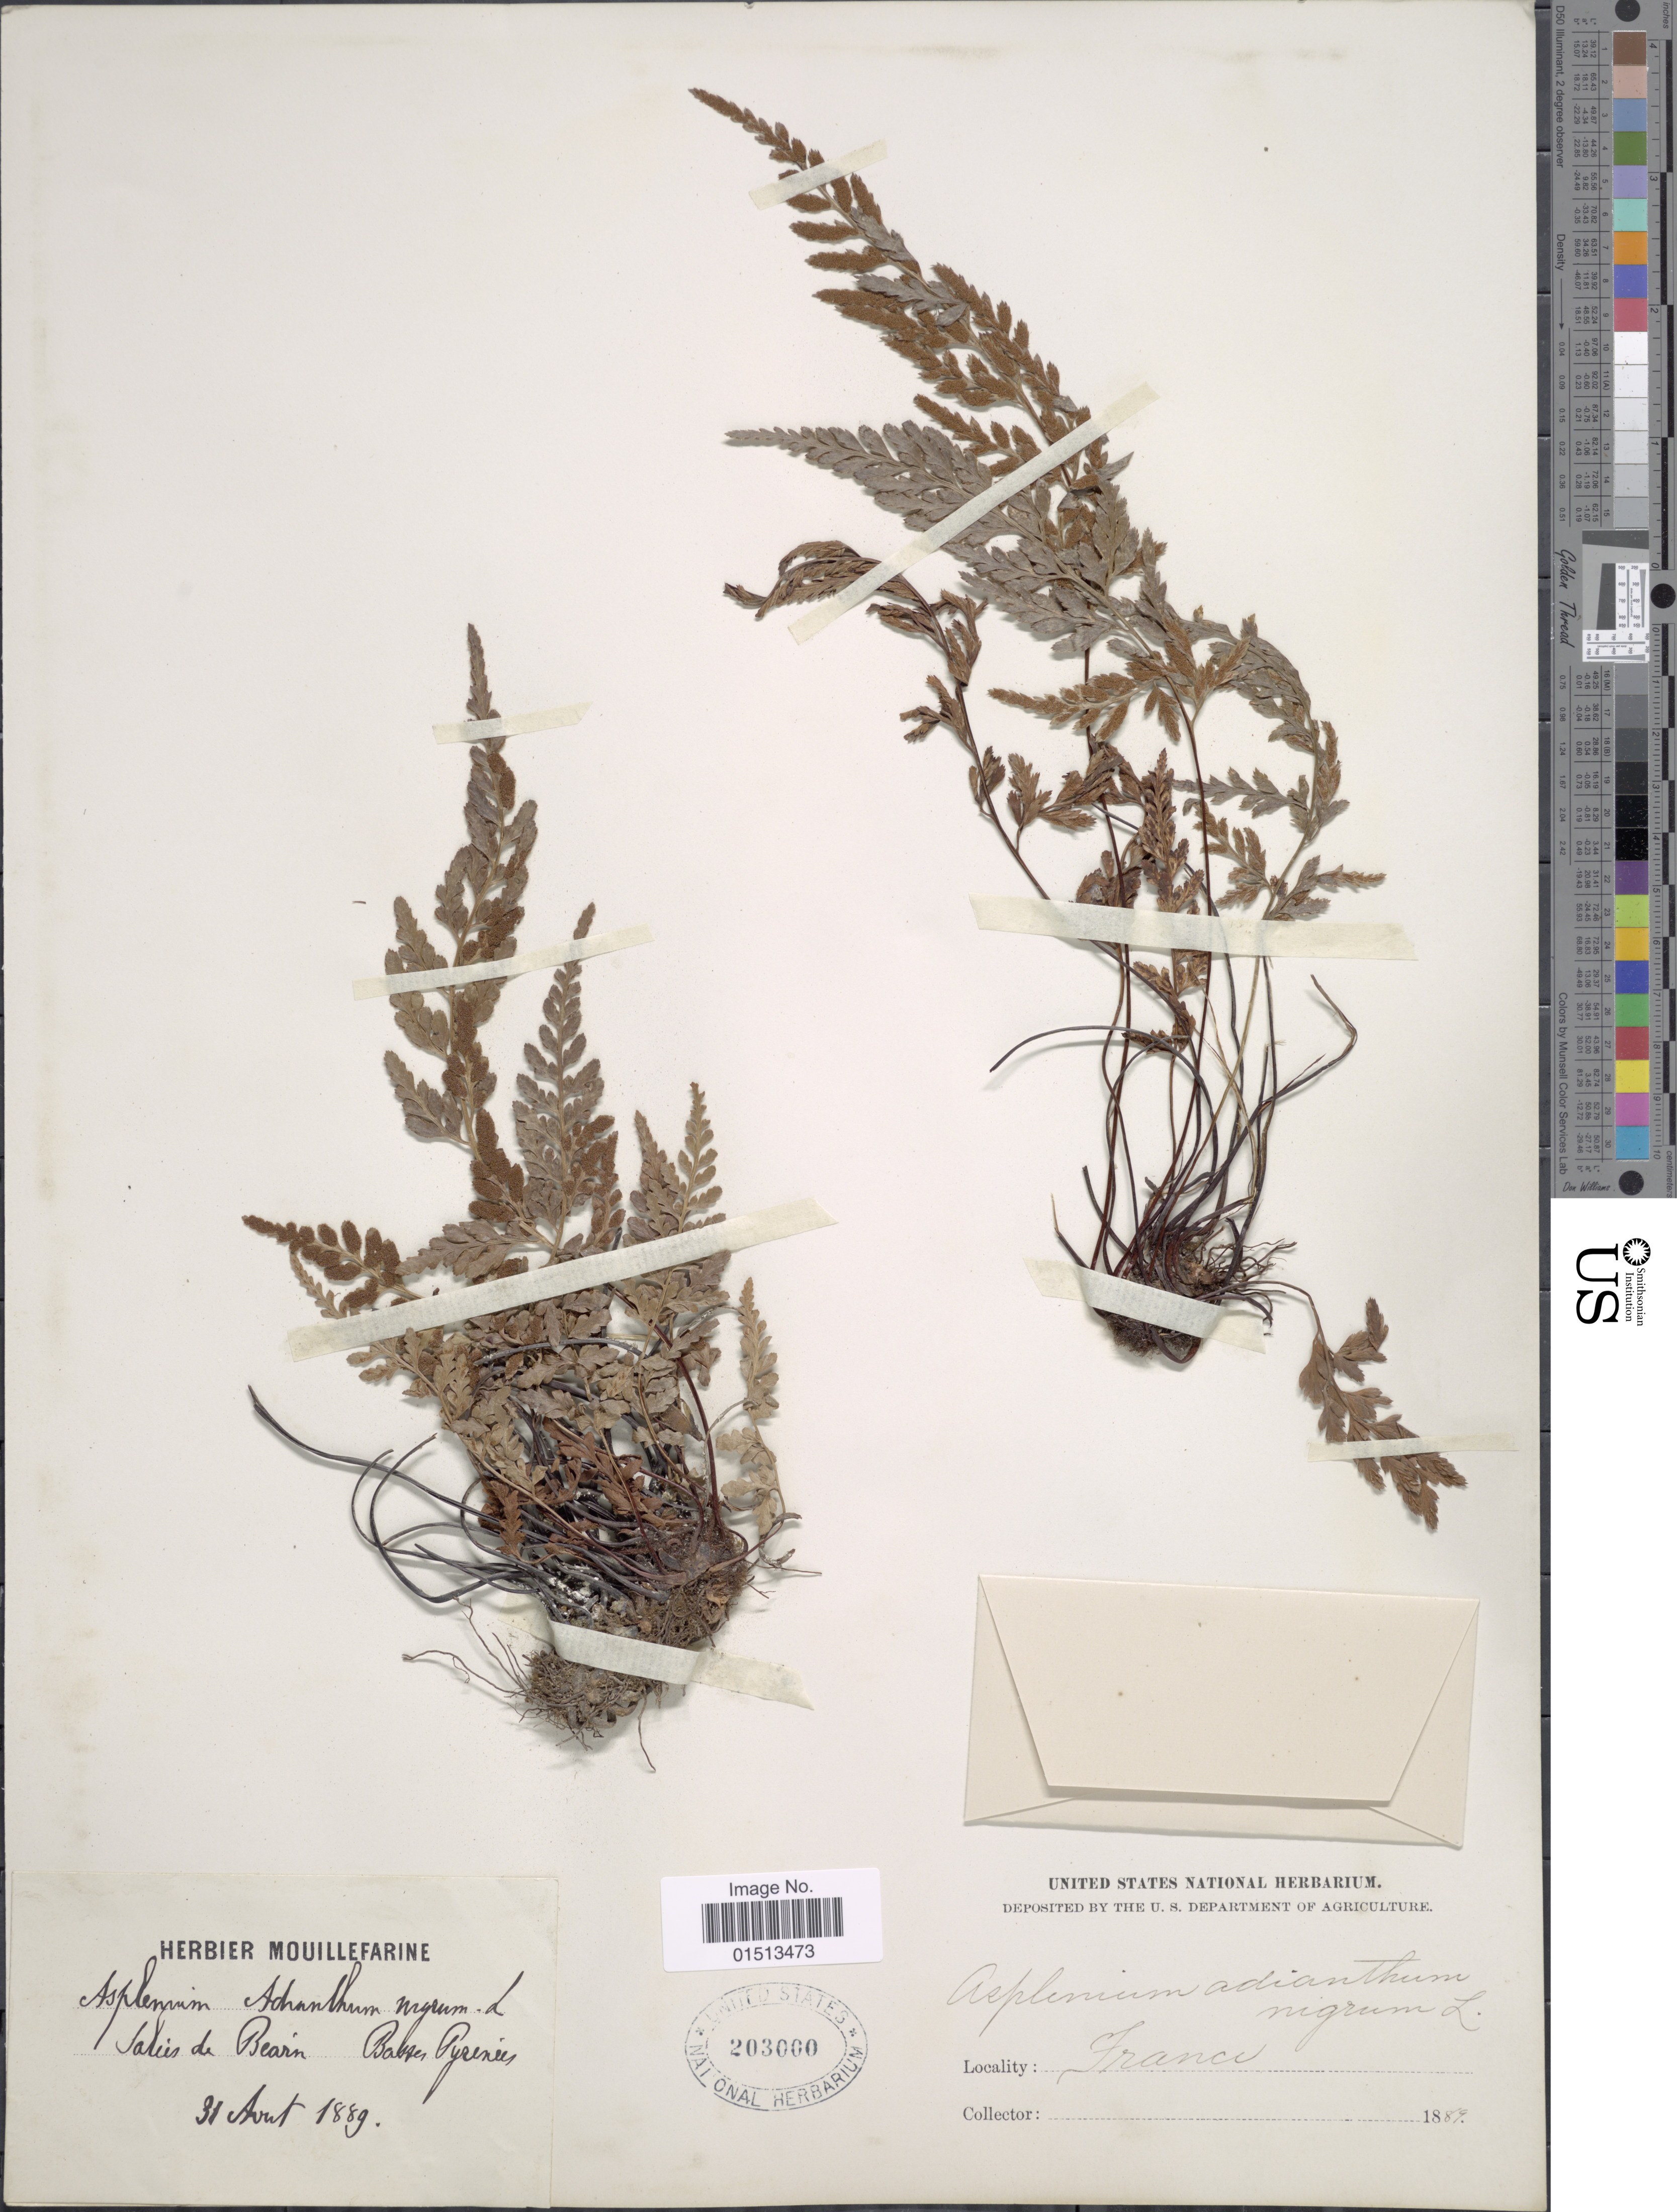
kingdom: Plantae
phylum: Tracheophyta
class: Polypodiopsida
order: Polypodiales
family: Aspleniaceae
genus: Asplenium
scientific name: Asplenium adiantum-nigrum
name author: L.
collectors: ex herb. Mouillefarine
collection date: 1889-08-31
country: France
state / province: Nouvelle-Aquitaine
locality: Salies de Béarn, Basses Pyrénées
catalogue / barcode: US 203000